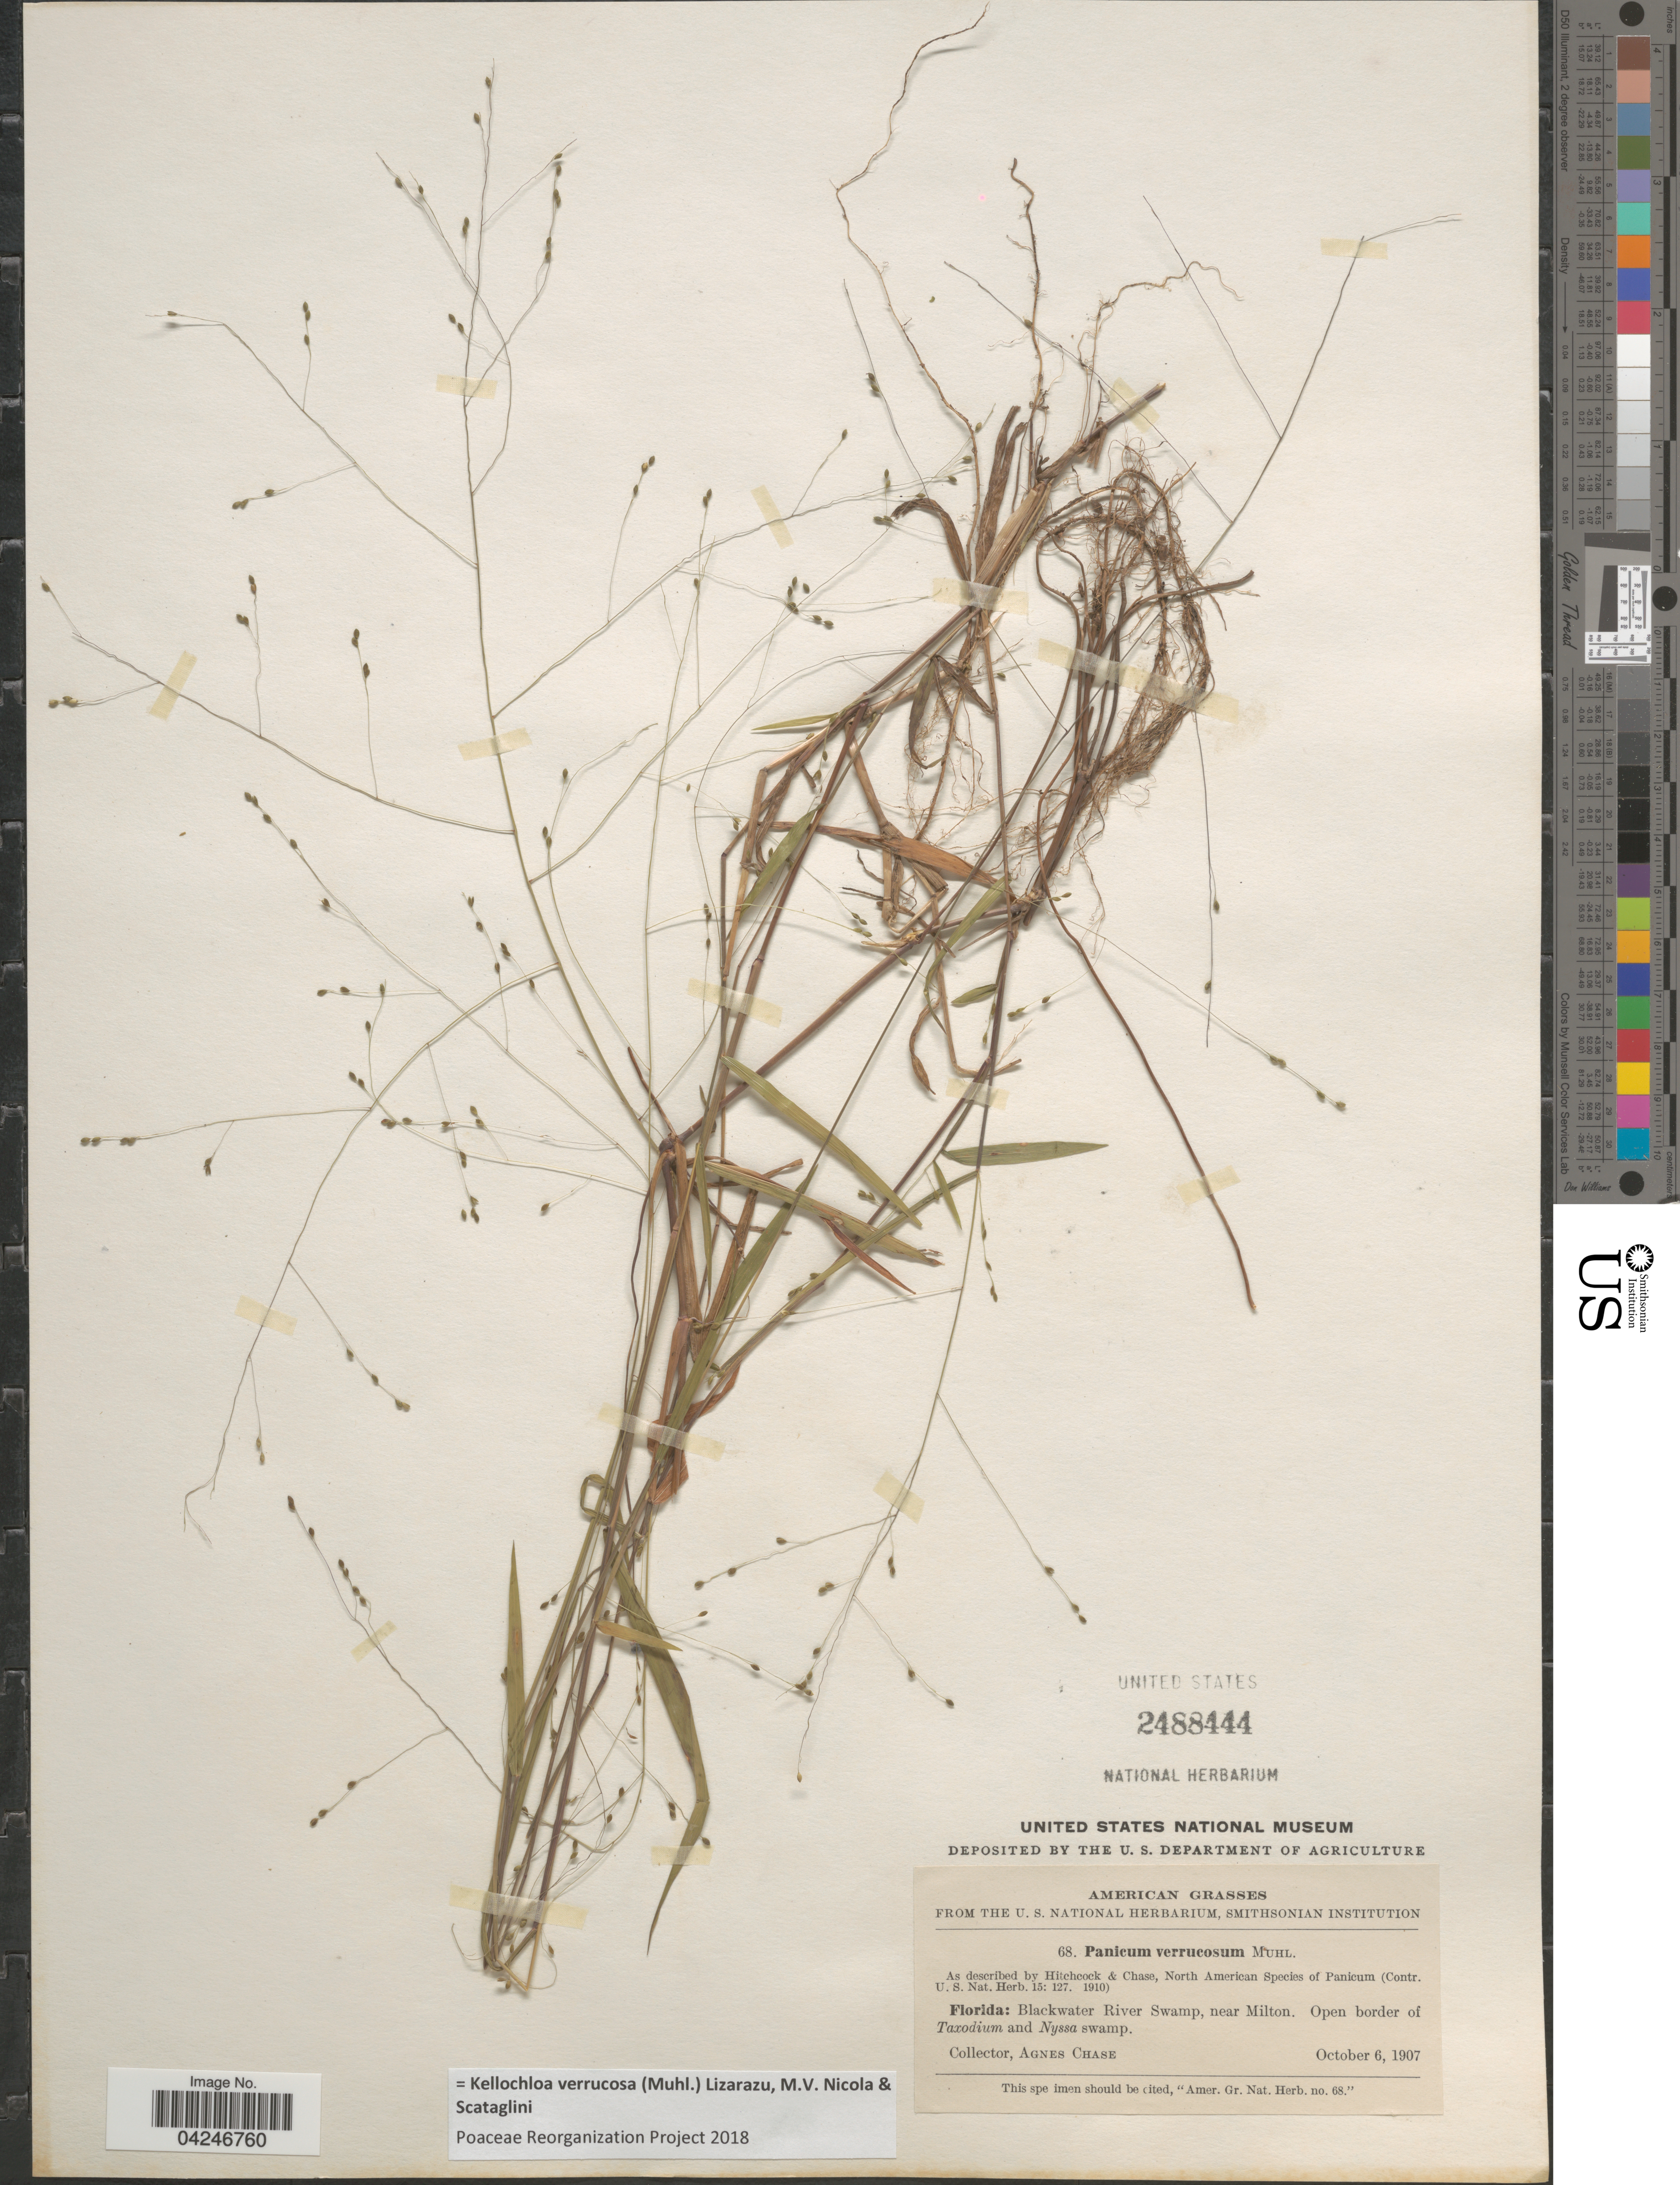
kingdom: Plantae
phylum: Tracheophyta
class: Liliopsida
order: Poales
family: Poaceae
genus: Kellochloa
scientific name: Kellochloa verrucosa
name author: (Muhl.) Lizarazu et al.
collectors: A. Chase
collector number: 68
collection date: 1907-10-06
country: United States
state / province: Florida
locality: Blackwater River Swamp, near Milton.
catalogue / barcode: US 2488444